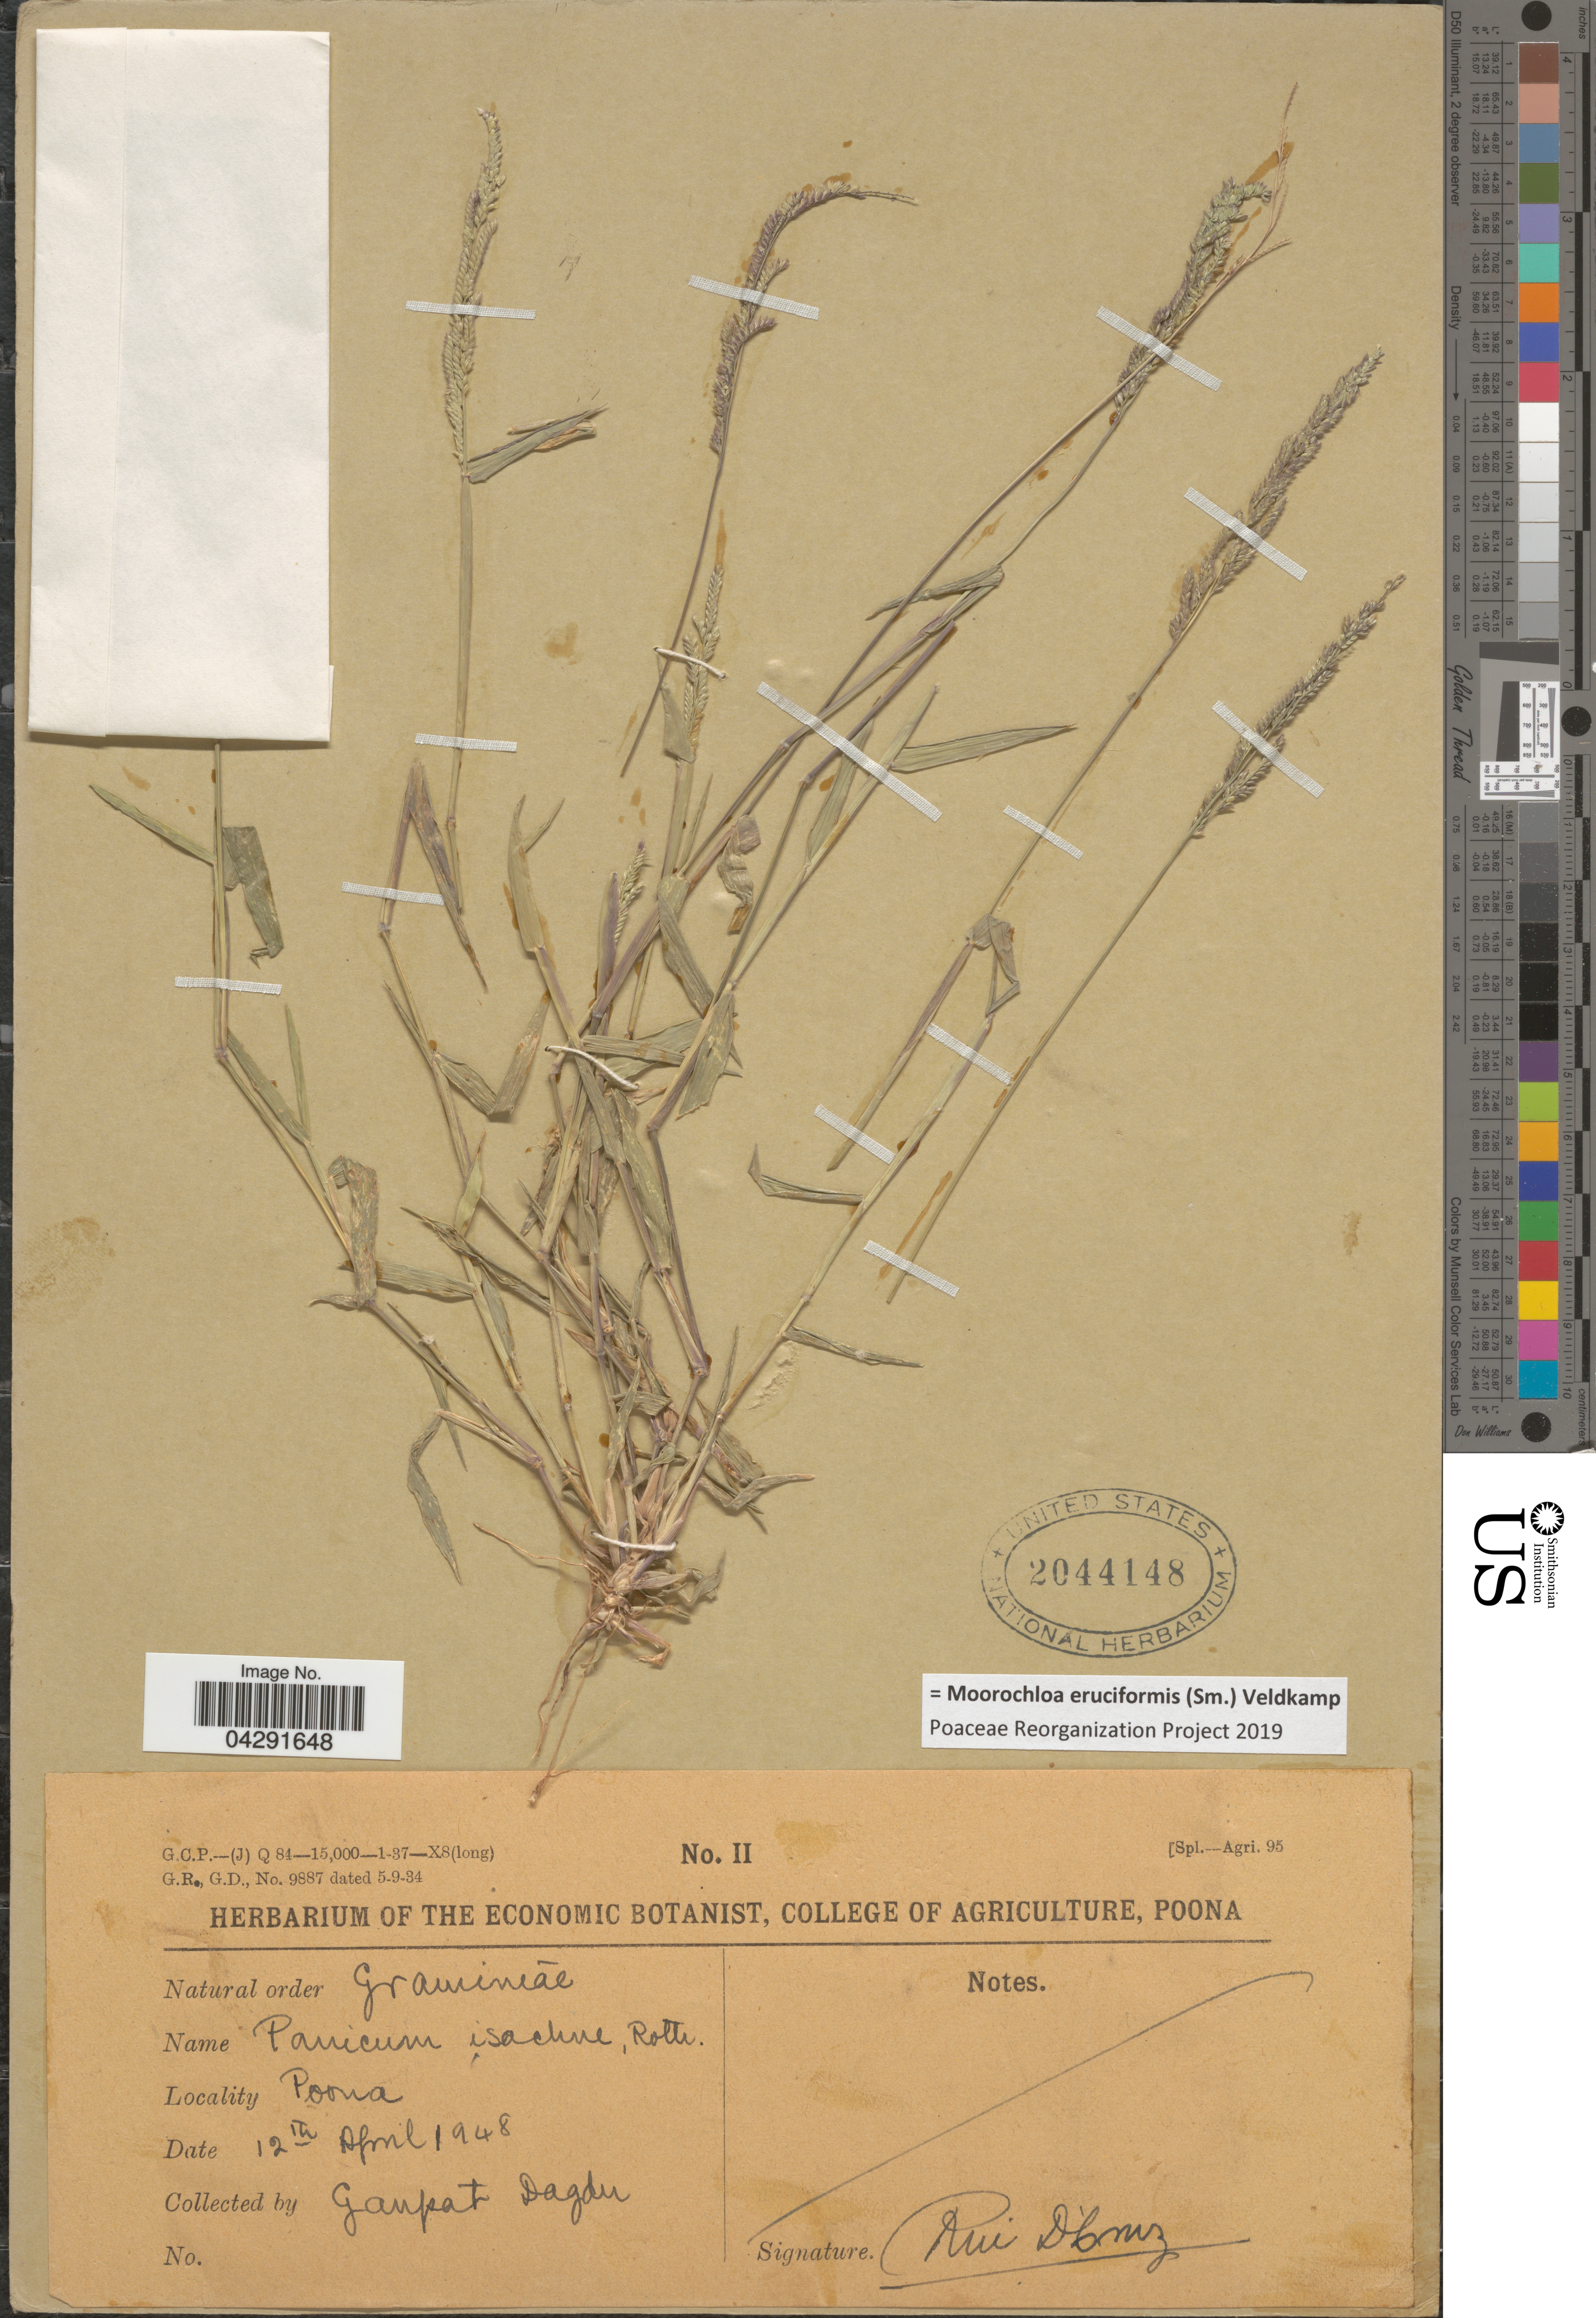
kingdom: Plantae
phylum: Tracheophyta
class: Liliopsida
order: Poales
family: Poaceae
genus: Moorochloa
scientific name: Moorochloa eruciformis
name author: (Sm.) Veldkamp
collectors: G. Dagdu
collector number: II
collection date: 1948-04-12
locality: Poona.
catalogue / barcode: US 2044148